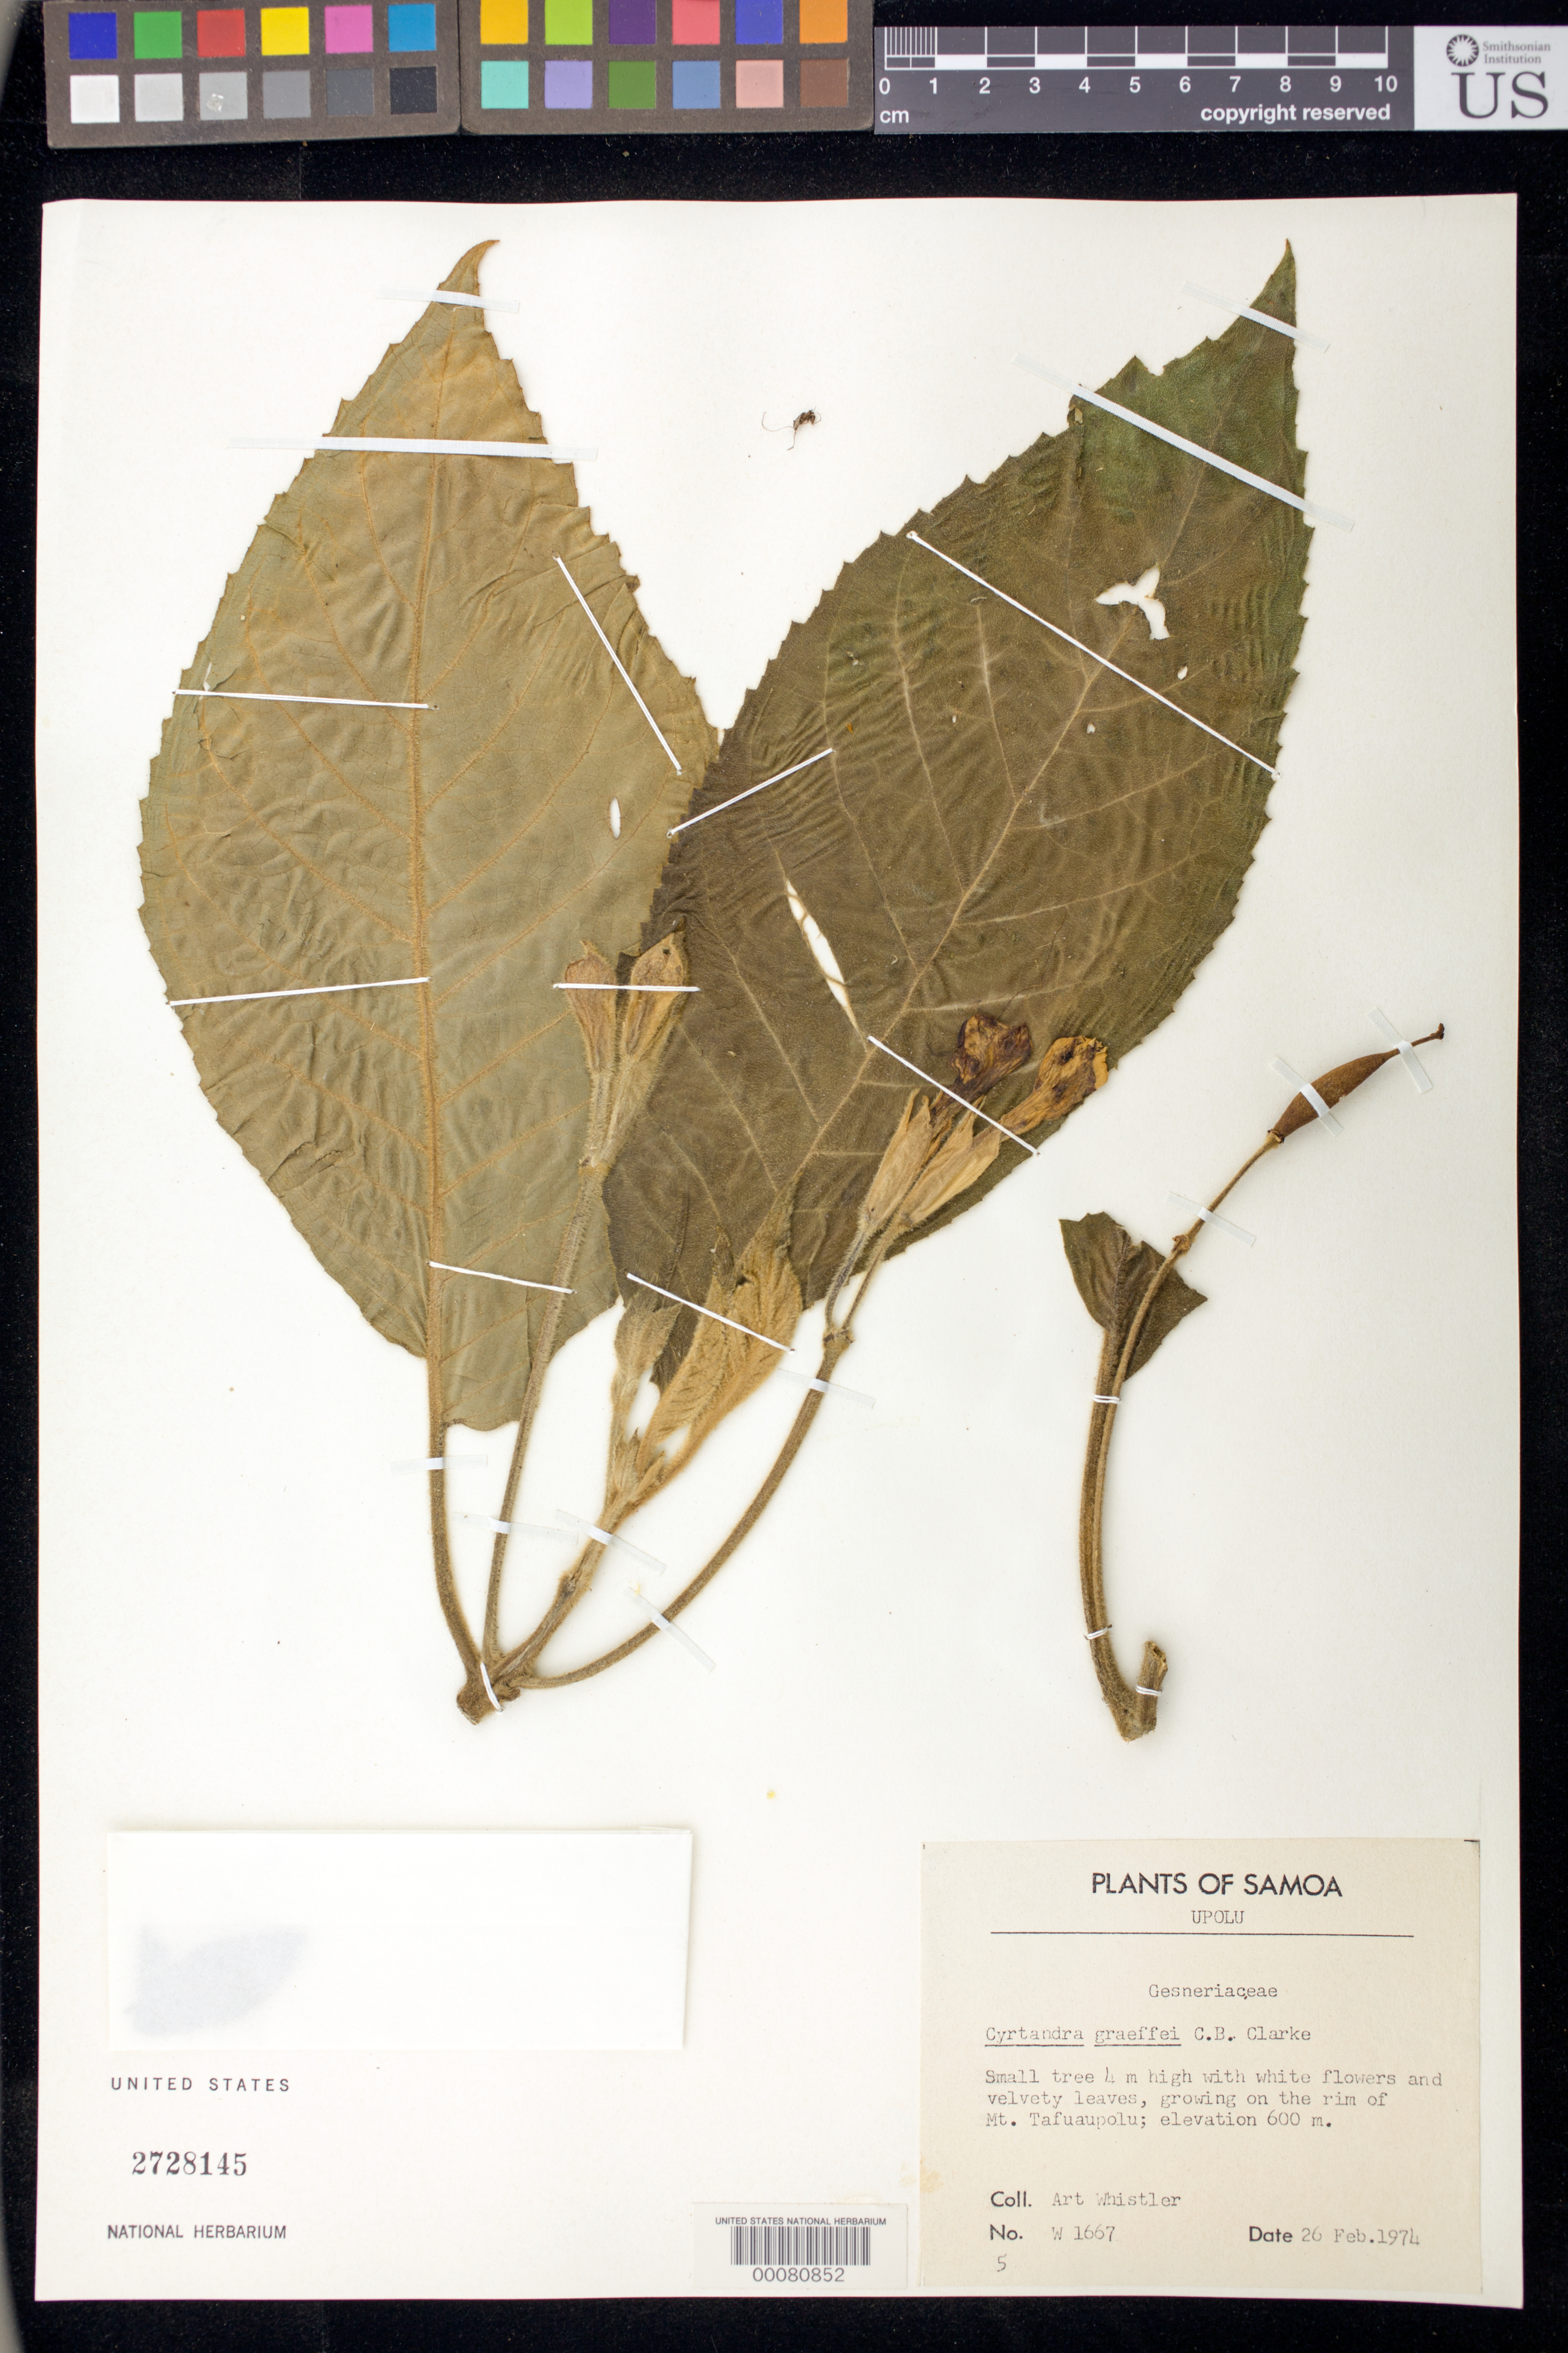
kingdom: Plantae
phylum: Tracheophyta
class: Magnoliopsida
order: Lamiales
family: Gesneriaceae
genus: Cyrtandra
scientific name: Cyrtandra graeffei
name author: C.B. Clarke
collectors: A. Whistler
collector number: W 1667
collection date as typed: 26 Feb 1974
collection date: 1974-02-26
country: Samoa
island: Upolu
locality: Upolu, Growing on the rim of mt tafuaupolu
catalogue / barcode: US 2728145